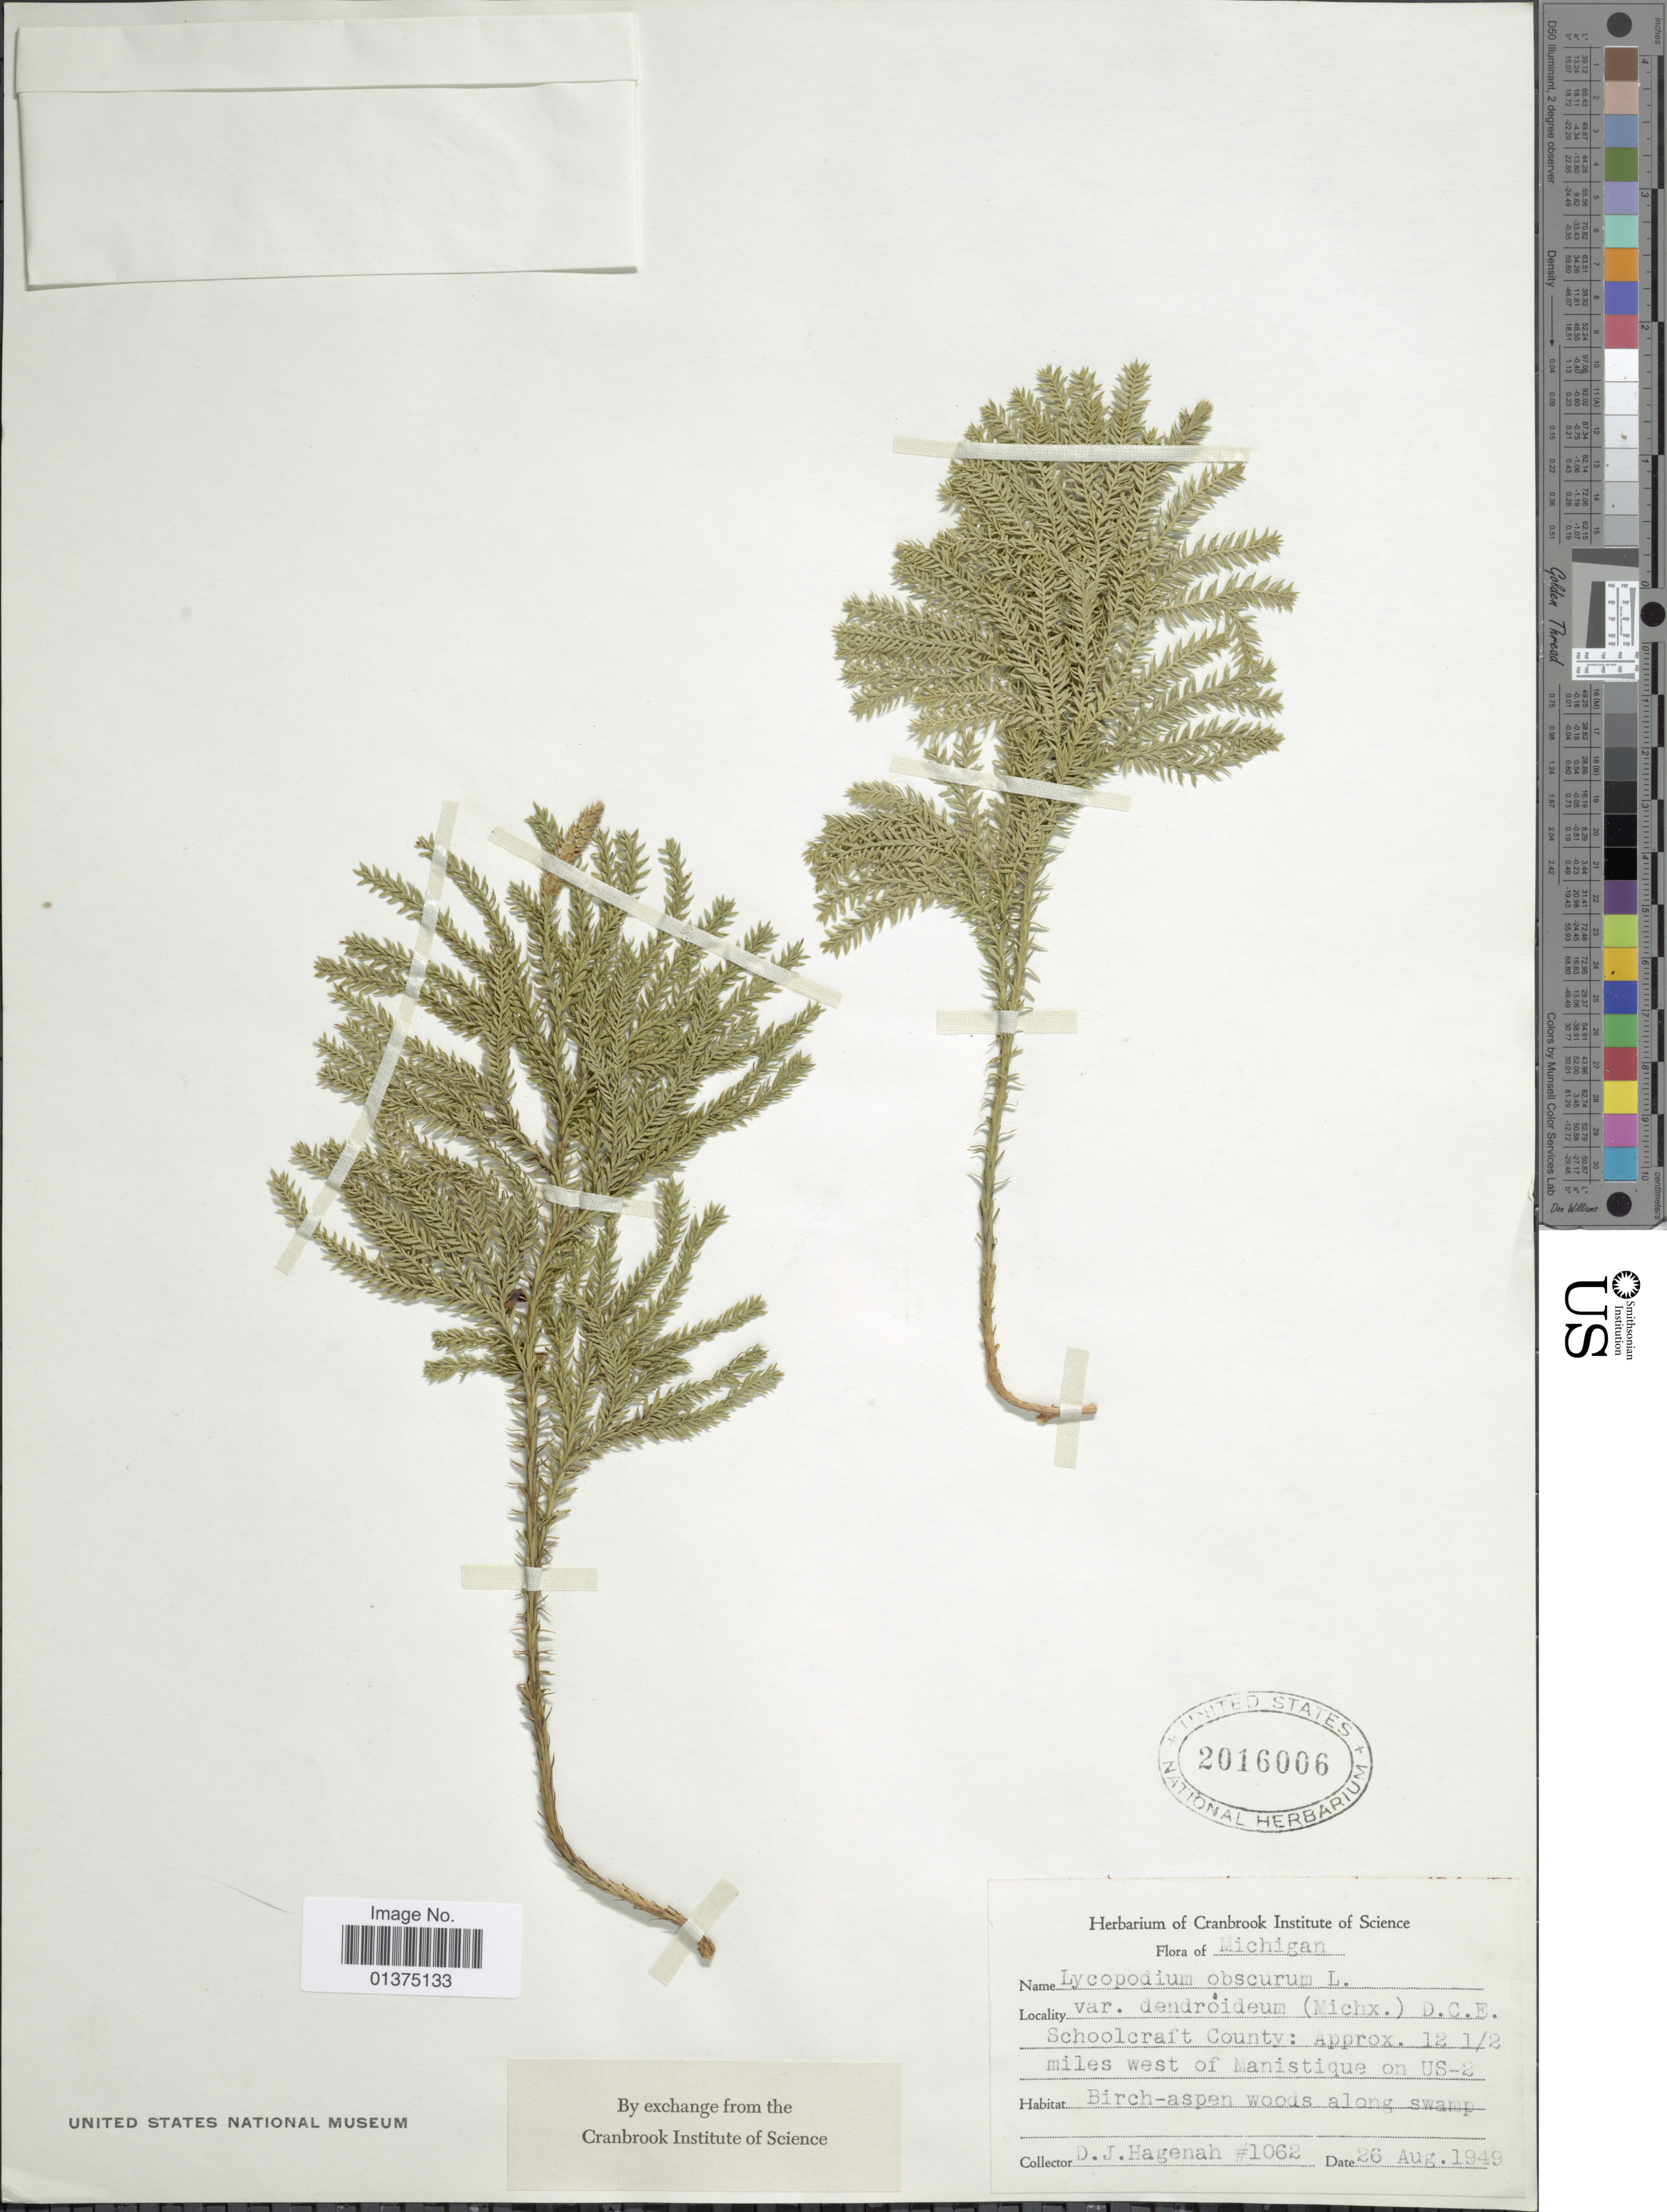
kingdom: Plantae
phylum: Tracheophyta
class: Lycopodiopsida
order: Lycopodiales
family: Lycopodiaceae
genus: Dendrolycopodium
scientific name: Dendrolycopodium dendroideum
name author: (Michx.) A. Haines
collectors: D. Hagenah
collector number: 1062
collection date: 1949-08-26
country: United States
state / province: Michigan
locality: Schoolcraft County: approx 12½ miles west of Manistique on US-2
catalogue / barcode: US 2016006